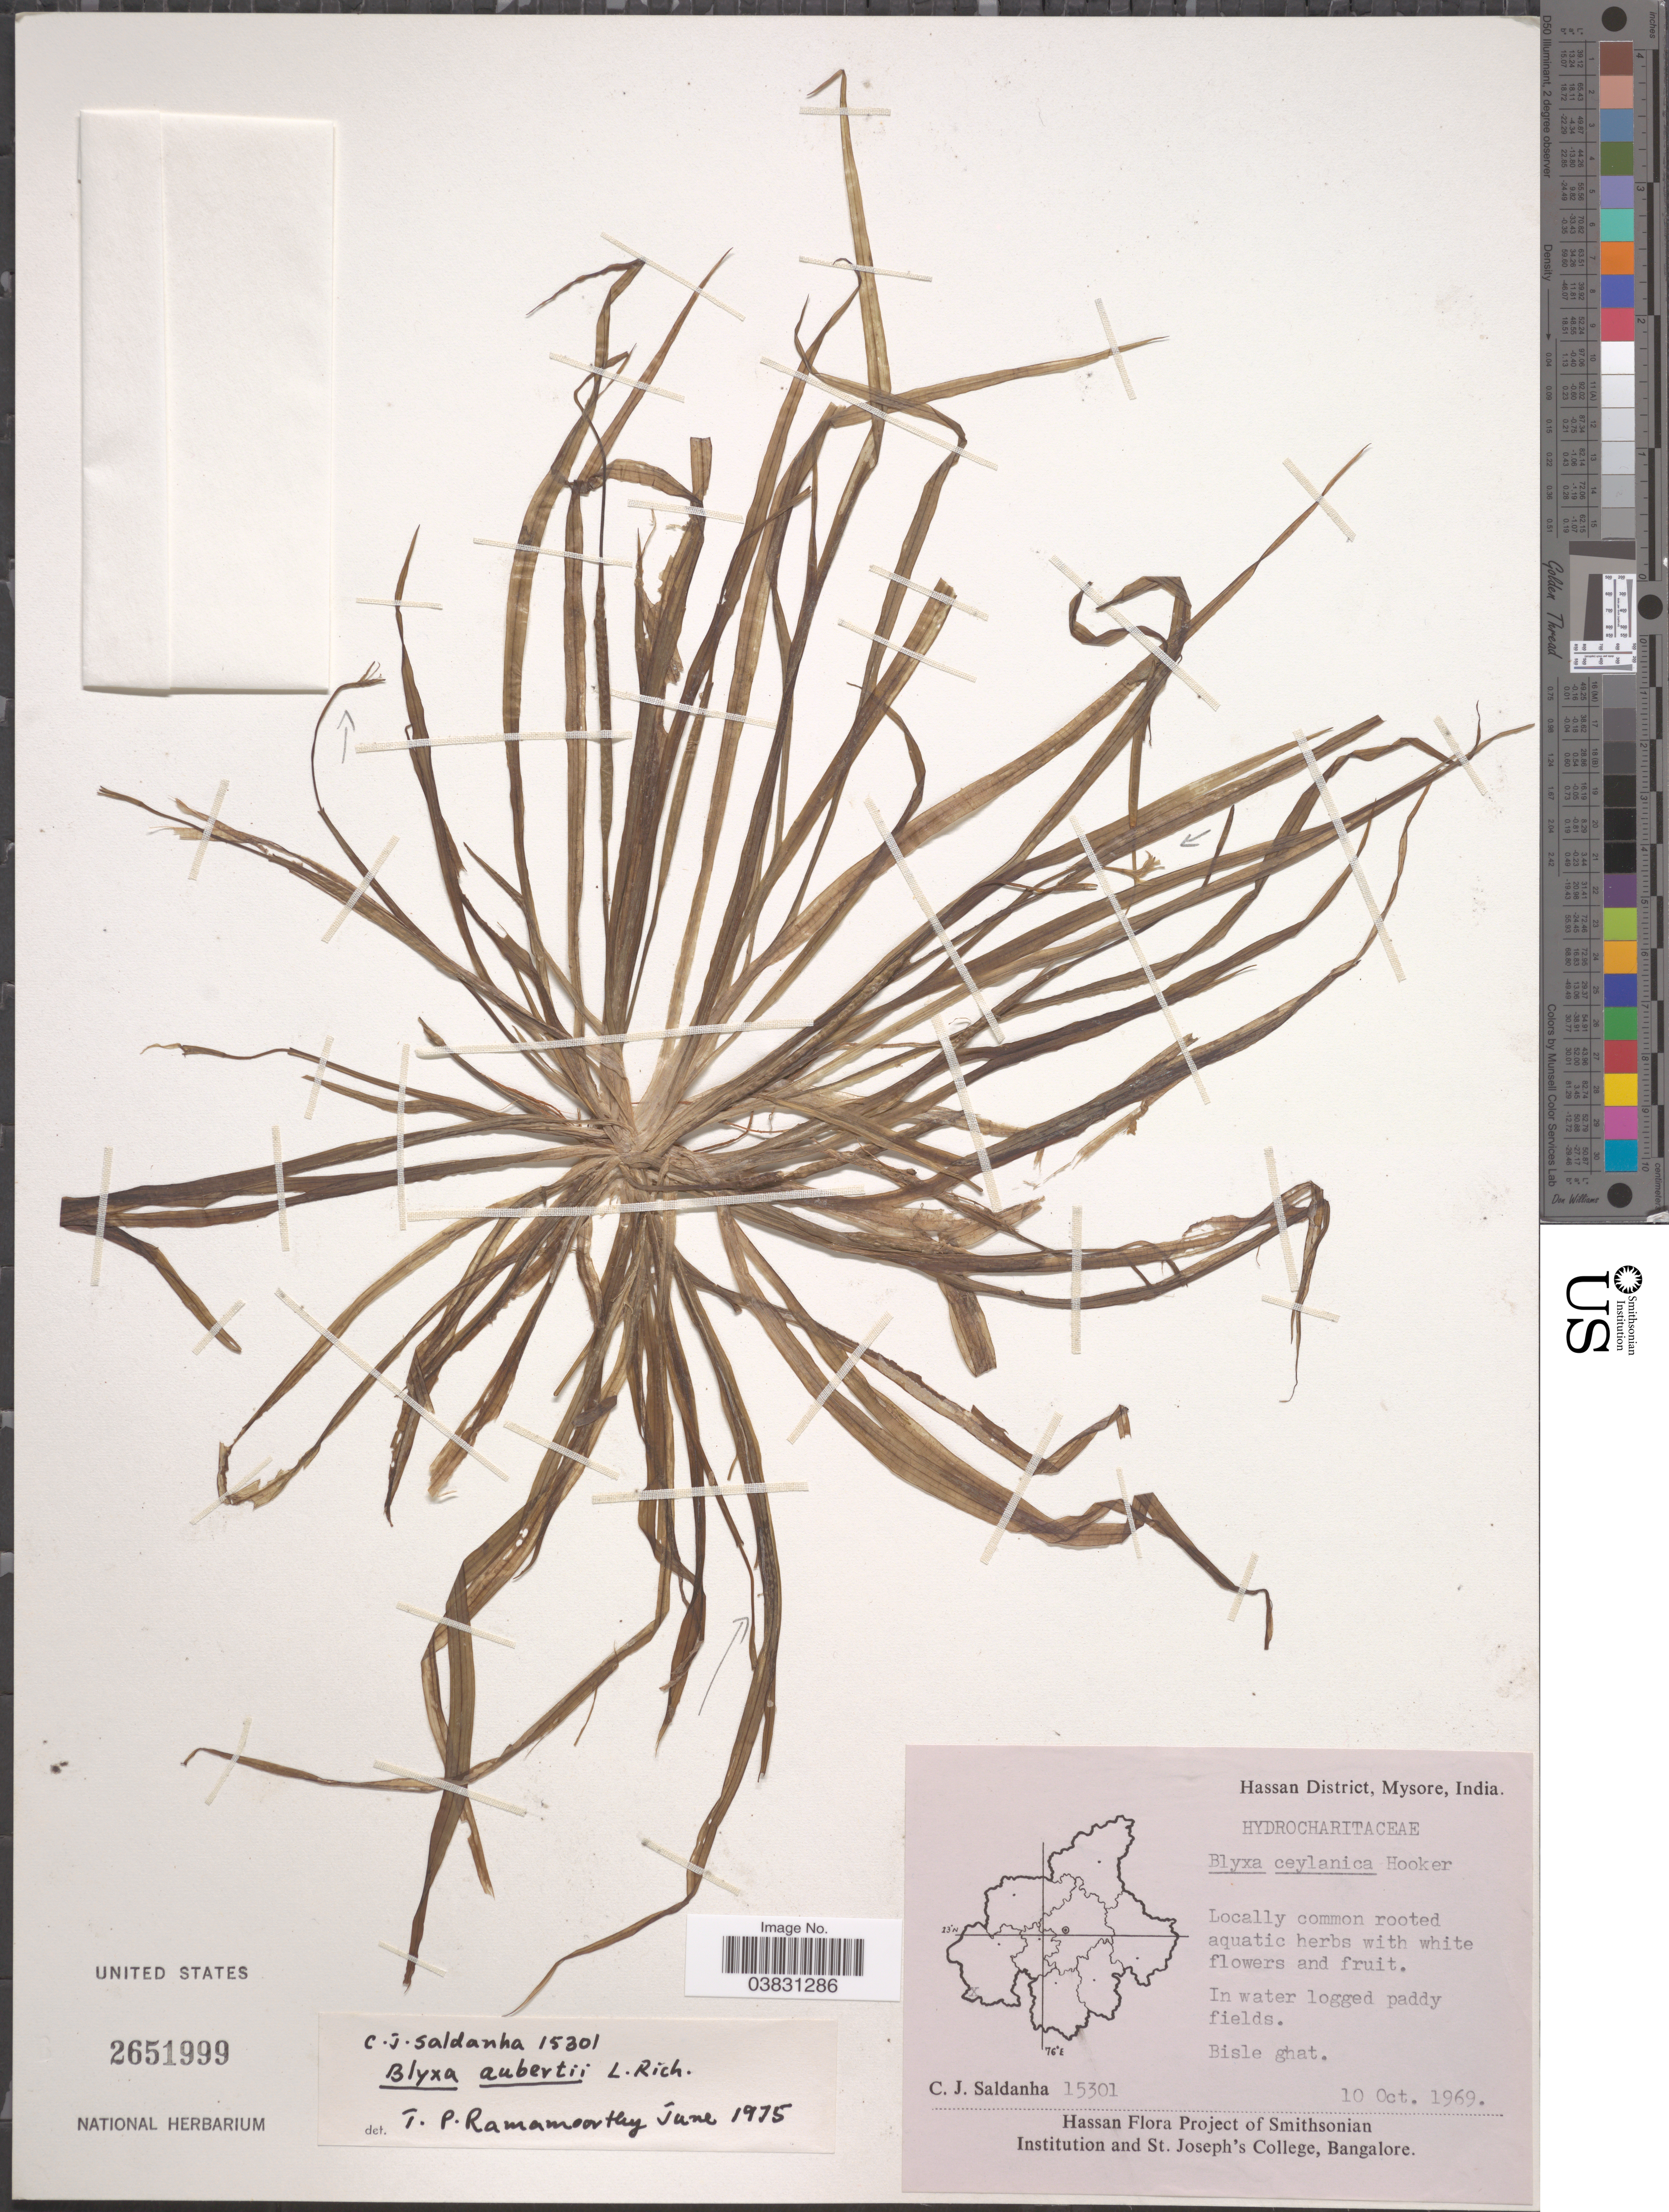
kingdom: Plantae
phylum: Tracheophyta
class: Liliopsida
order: Alismatales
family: Hydrocharitaceae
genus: Blyxa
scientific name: Blyxa aubertii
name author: Rich.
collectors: C. J. Saldanha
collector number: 15301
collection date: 1969-10-10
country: India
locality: Hassan District, Mysore. Bisle ghat.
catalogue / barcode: US 2651999